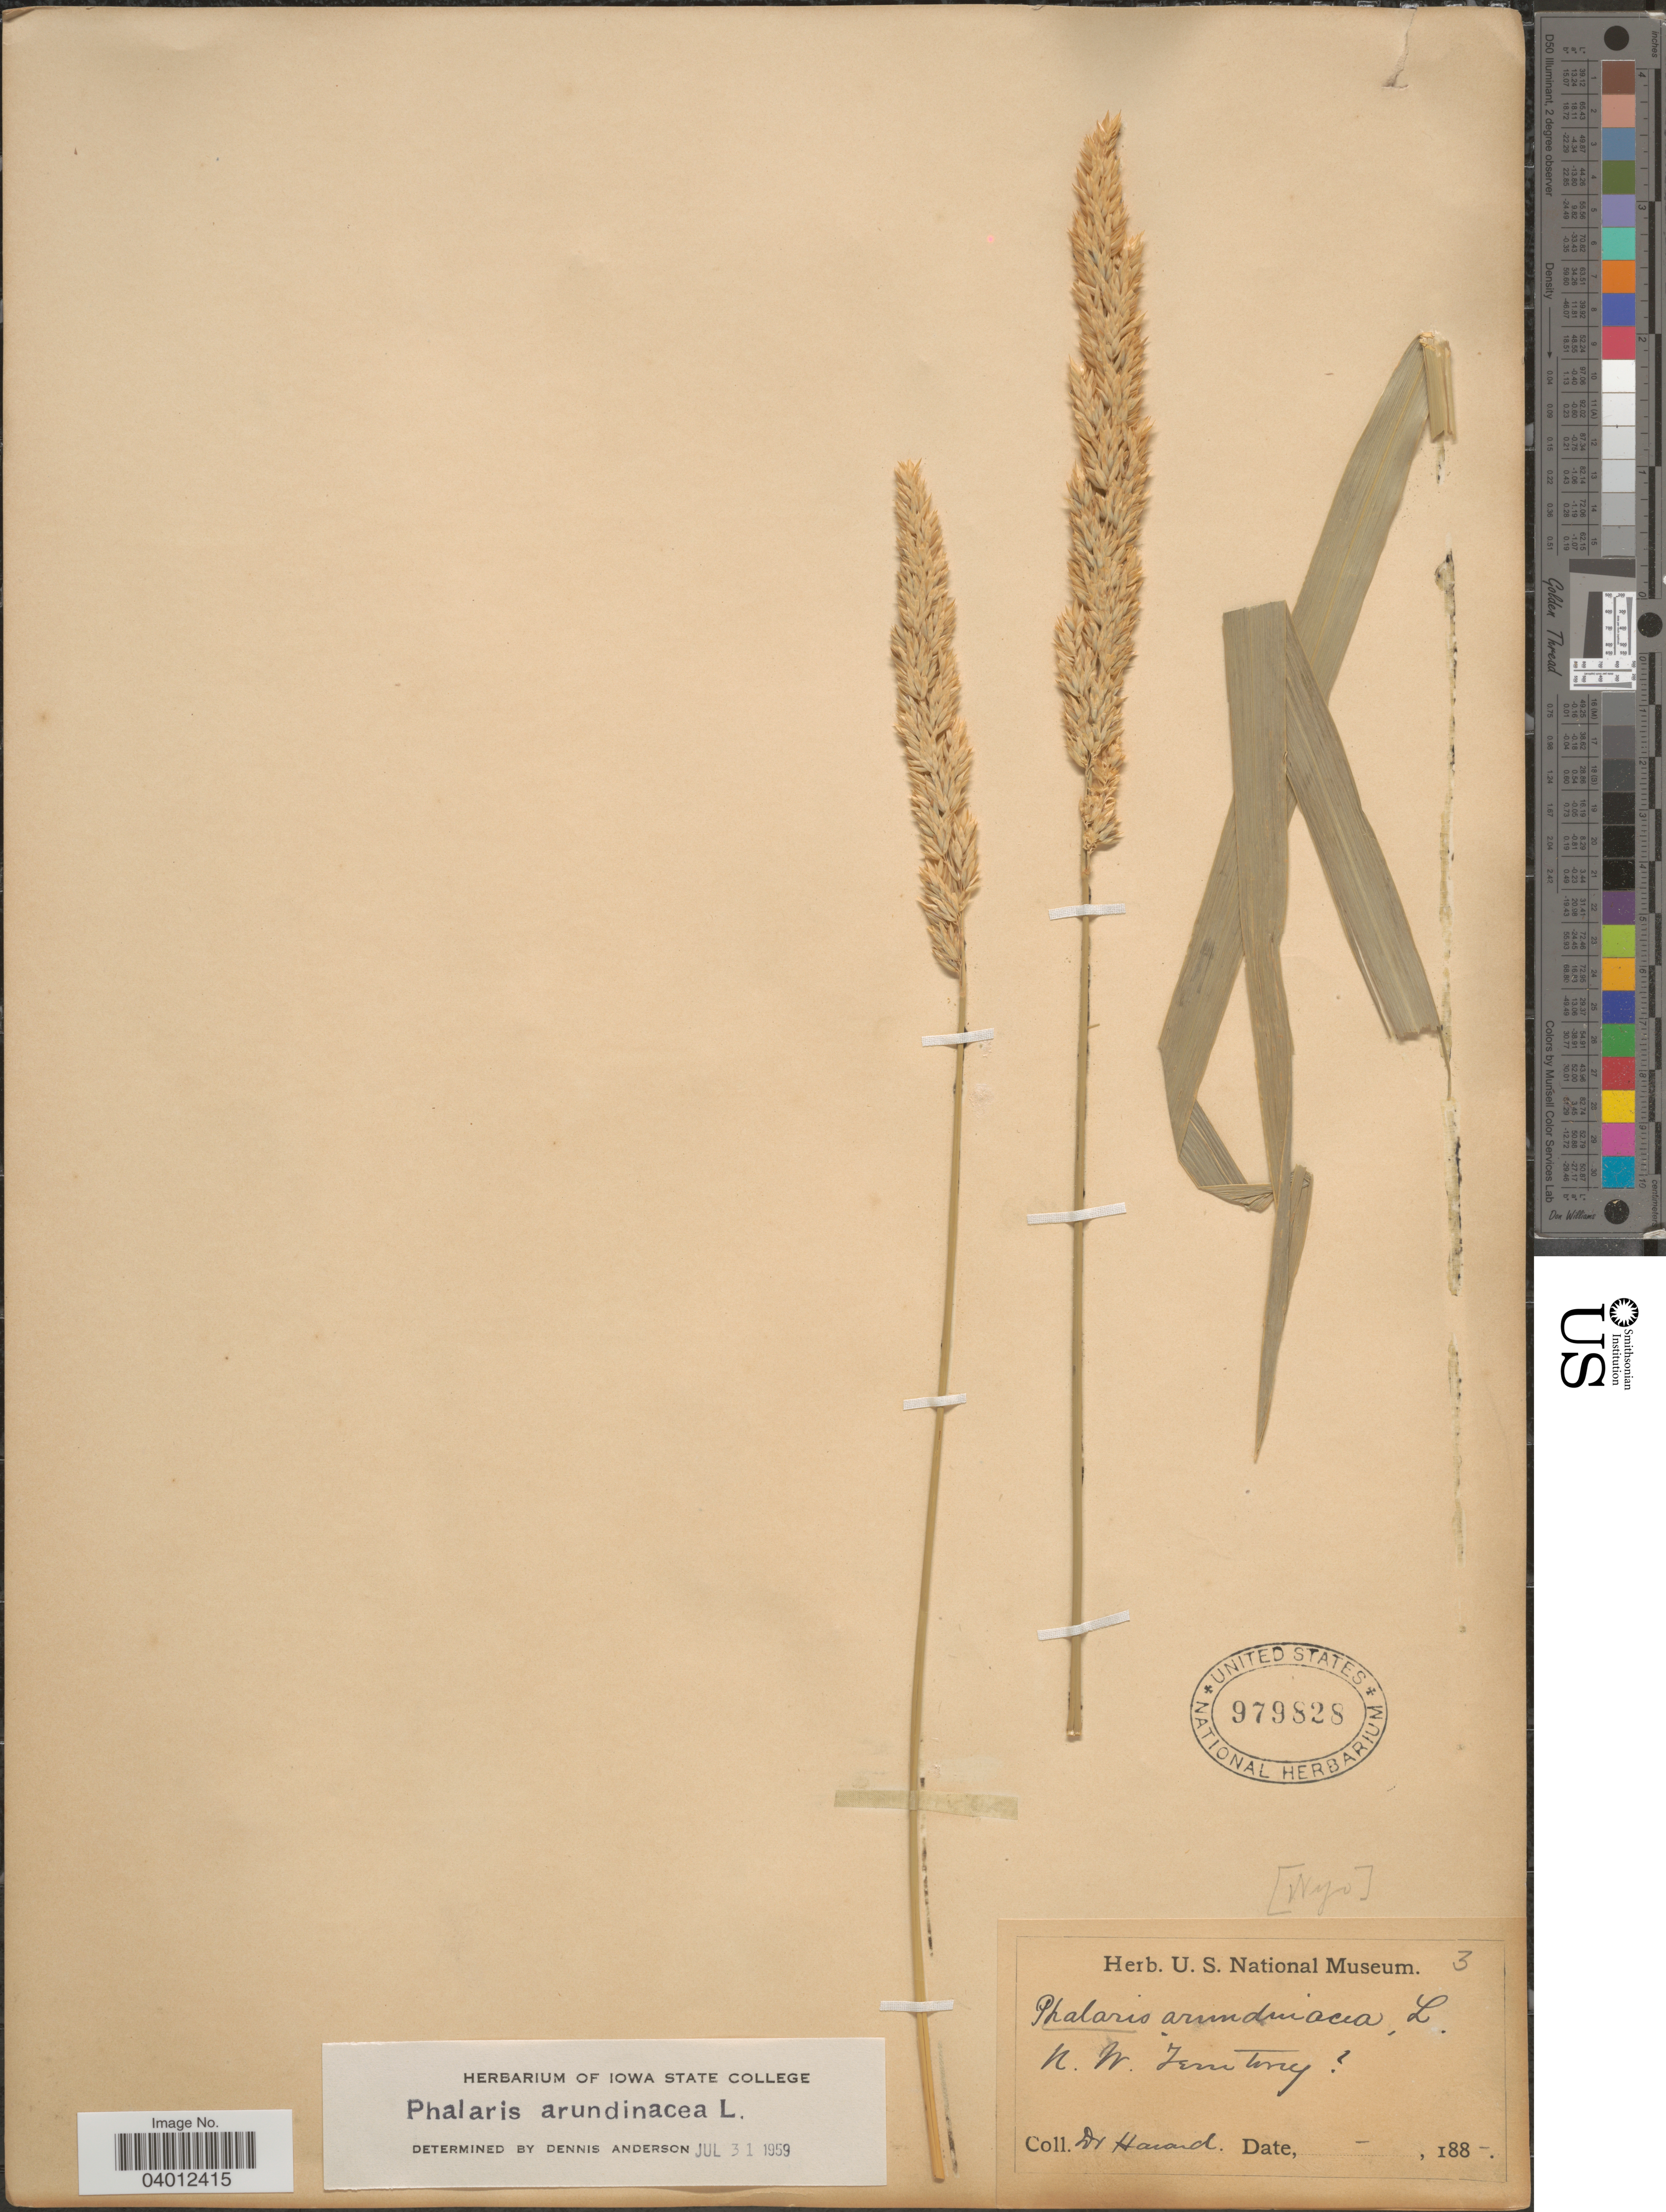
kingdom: Plantae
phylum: Tracheophyta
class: Liliopsida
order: Poales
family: Poaceae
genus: Phalaris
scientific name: Phalaris arundinacea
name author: L.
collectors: Havard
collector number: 3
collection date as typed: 188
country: United States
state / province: Wyoming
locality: N. W. Territory [unsure placement]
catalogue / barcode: US 979828